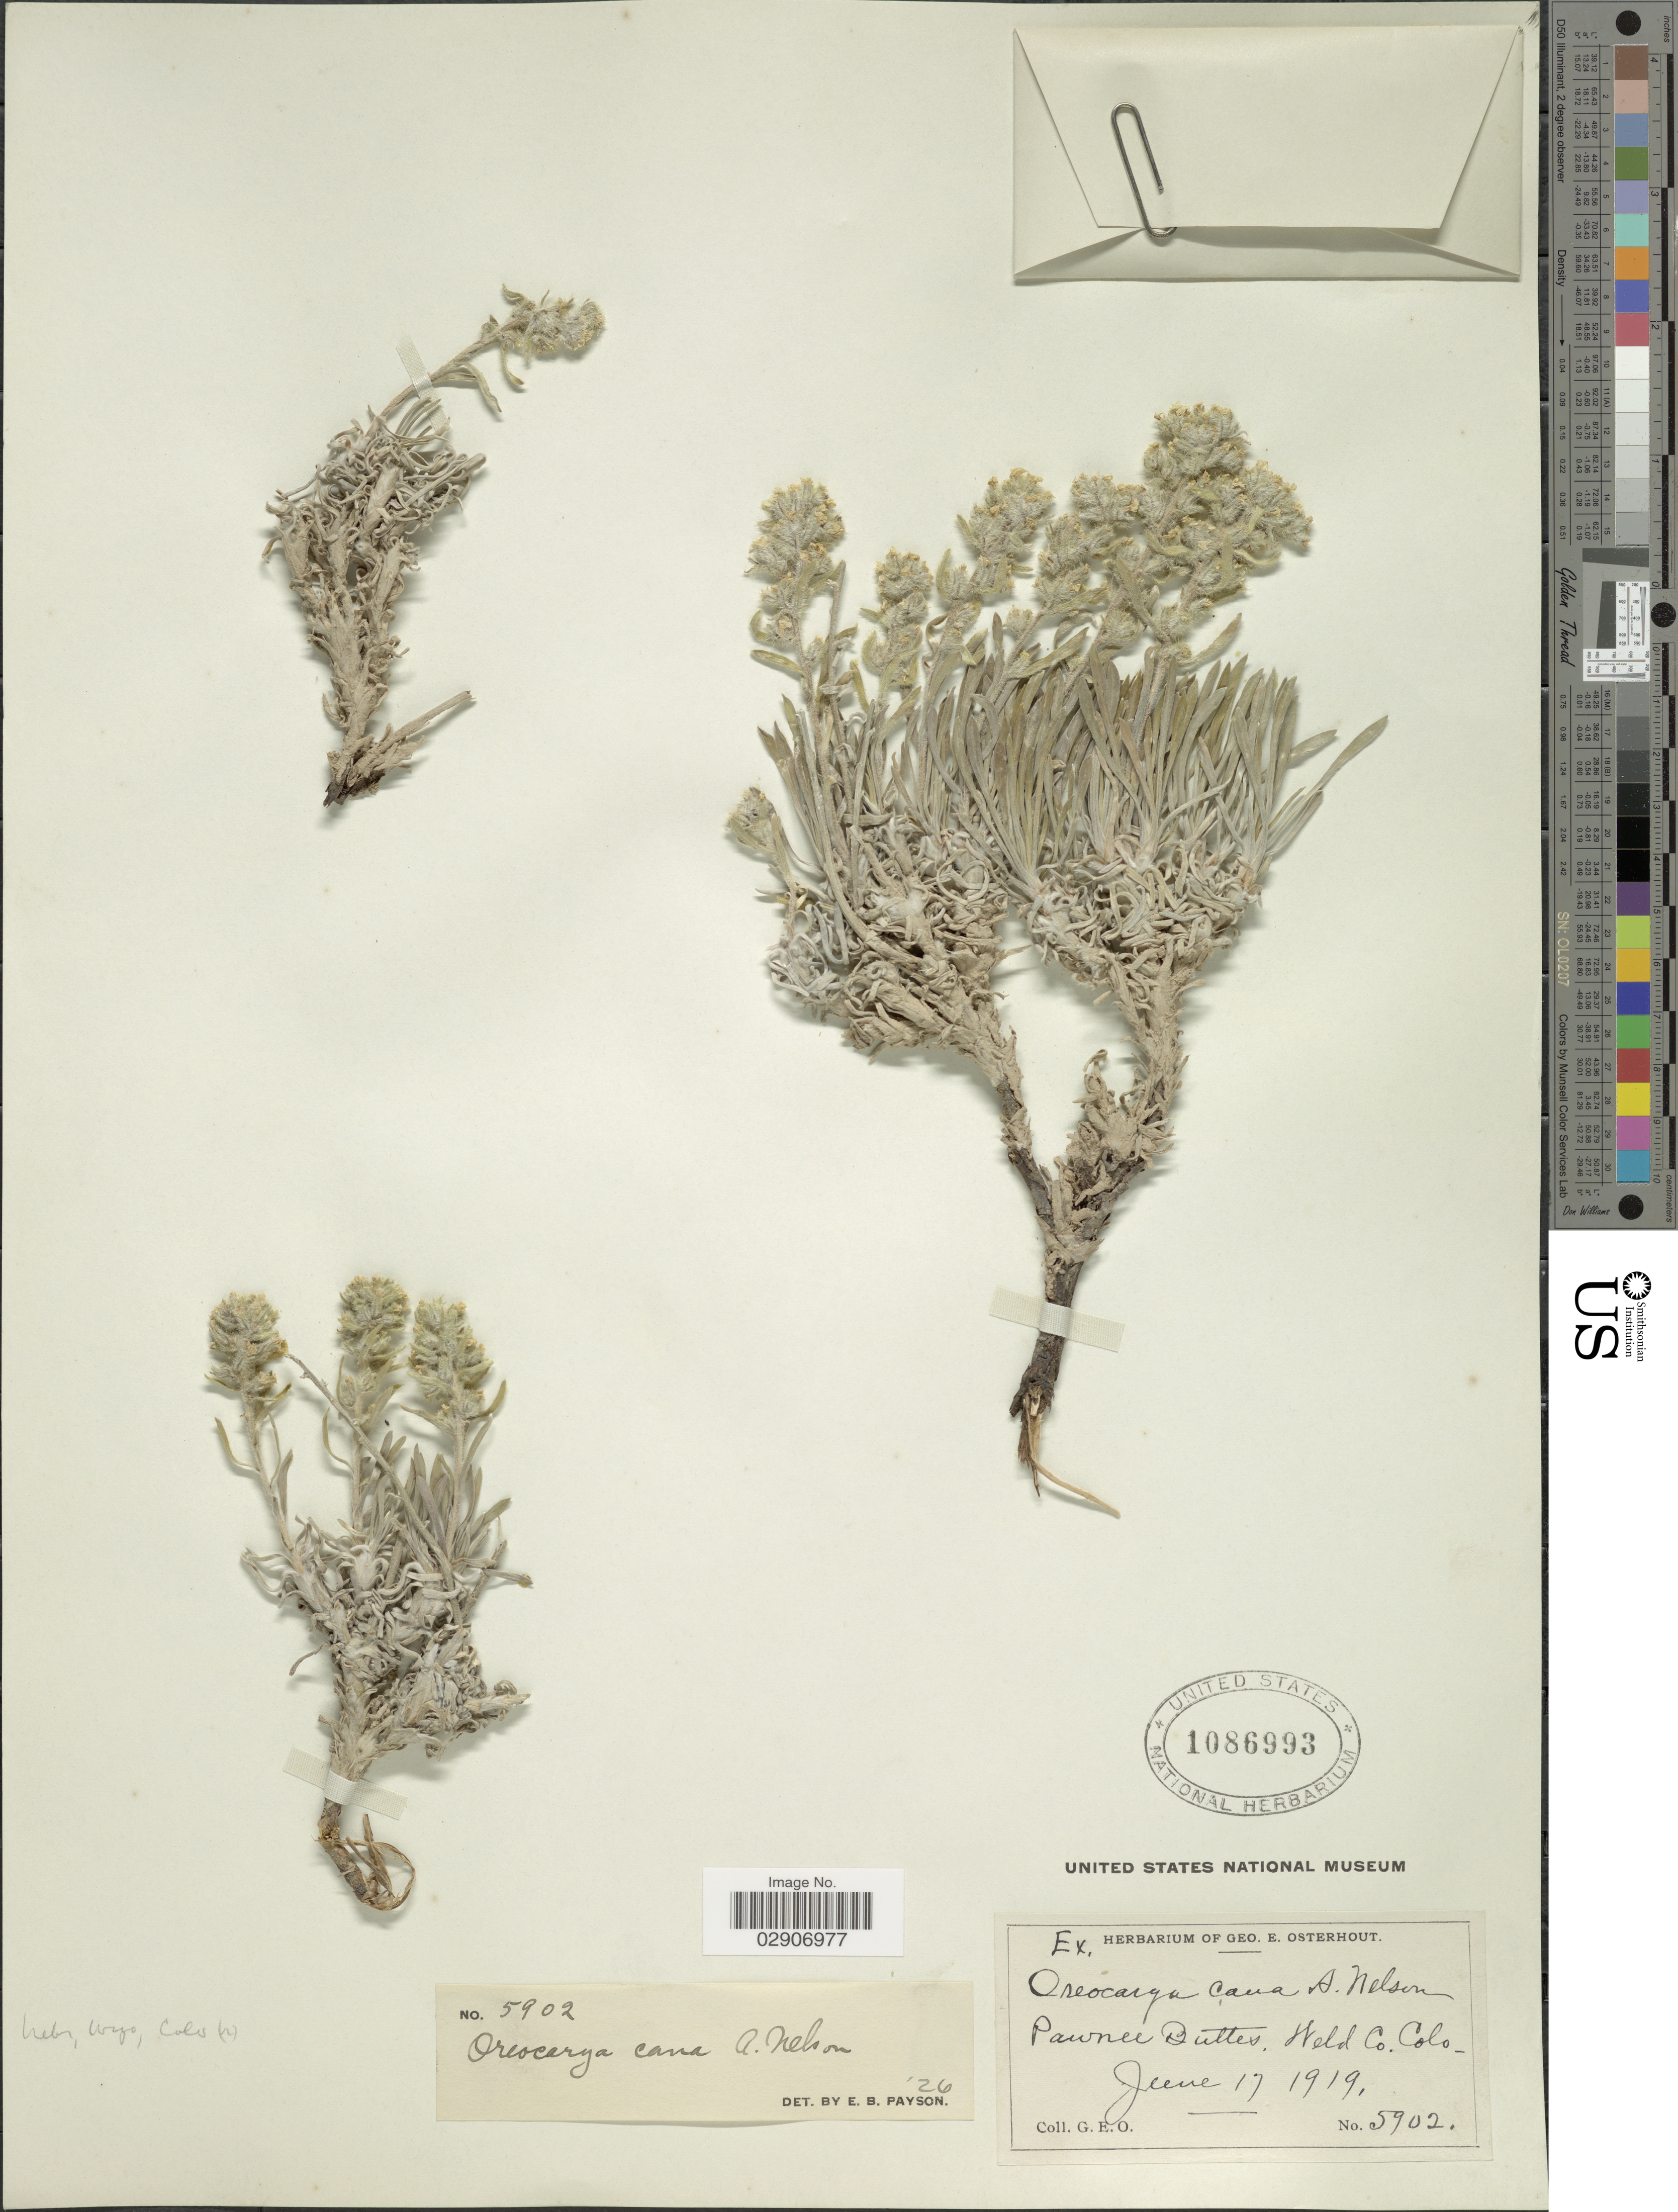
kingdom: Plantae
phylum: Tracheophyta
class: Magnoliopsida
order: Boraginales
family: Boraginaceae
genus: Cryptantha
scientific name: Cryptantha cana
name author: (A. Nelson) Payson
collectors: G. Osterhout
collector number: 5902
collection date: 1919-06-17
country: United States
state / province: Colorado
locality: Pawnee Buttes. Weld Co. Colo.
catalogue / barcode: US 1086993